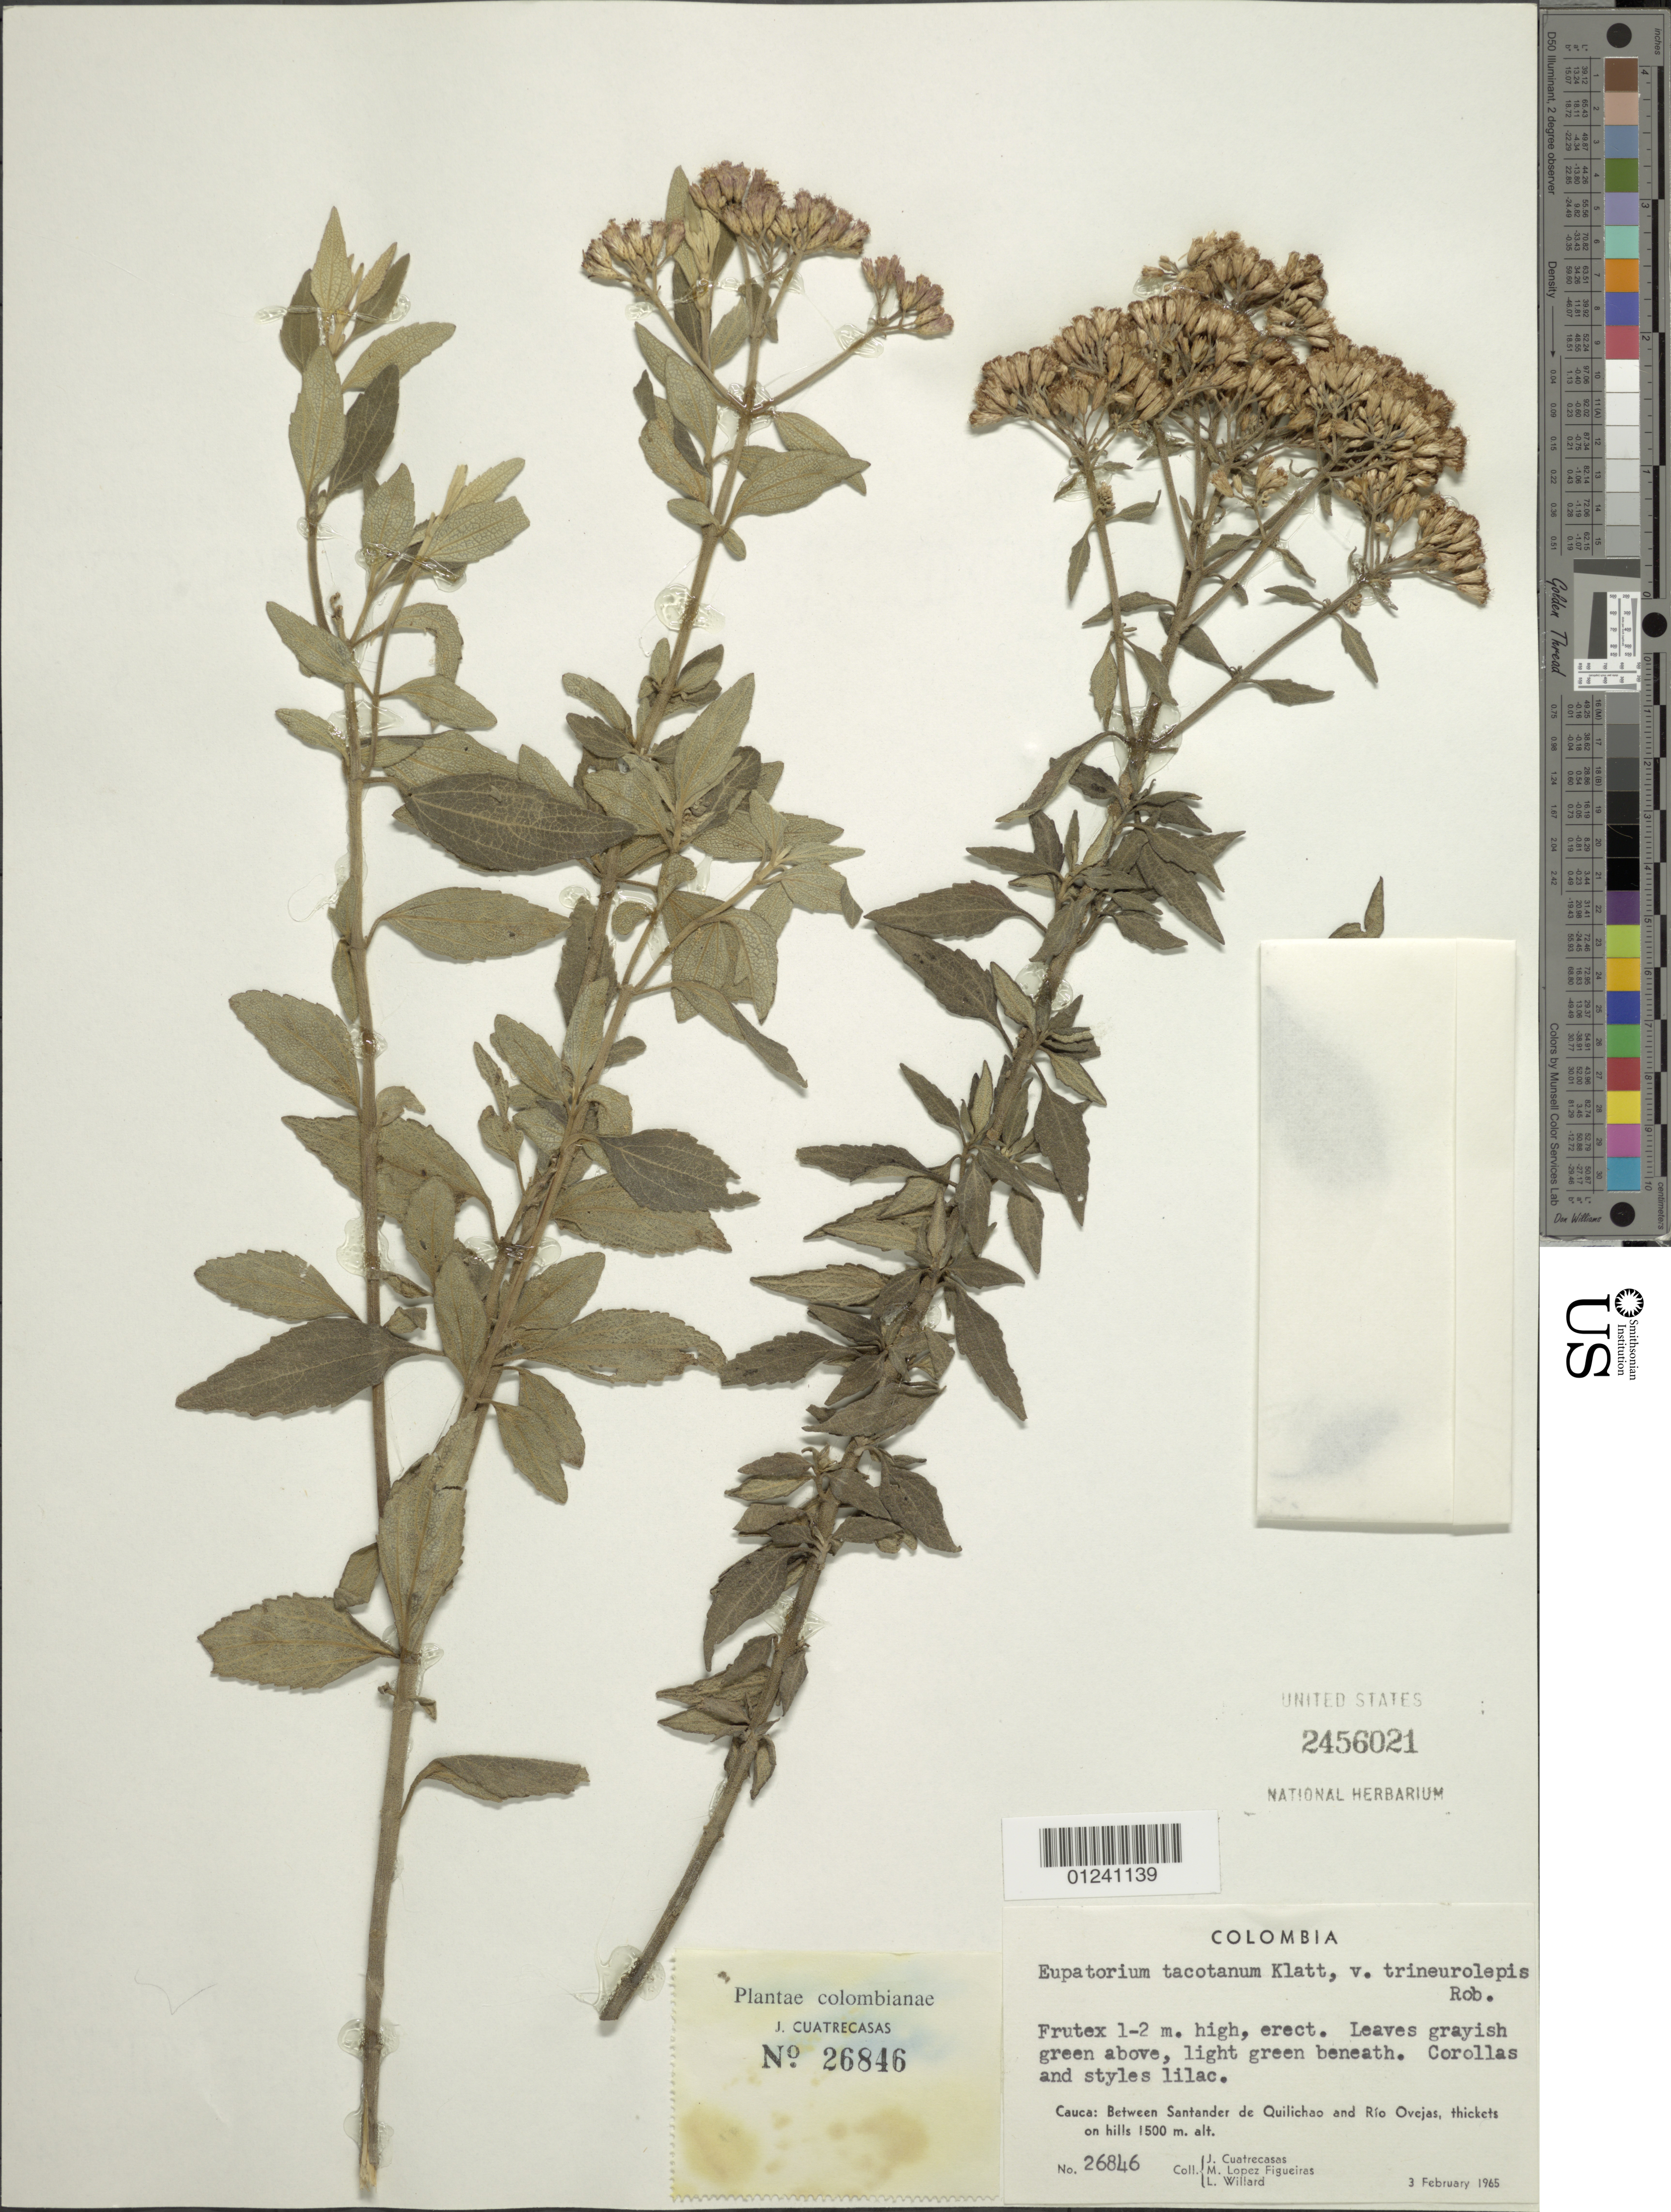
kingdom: Plantae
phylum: Tracheophyta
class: Magnoliopsida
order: Asterales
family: Asteraceae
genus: Chromolaena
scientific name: Chromolaena tacotana var. trineurolepis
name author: H. Rob.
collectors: J. Cuatrecasas, M. López Figueiras & L. Willard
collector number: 26846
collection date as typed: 03 Feb 1965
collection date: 1965-02-03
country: Colombia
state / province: Cauca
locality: Between Santander de Quilichao and Rio Ovejas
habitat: thickets on hills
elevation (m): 1500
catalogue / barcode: US 2456021